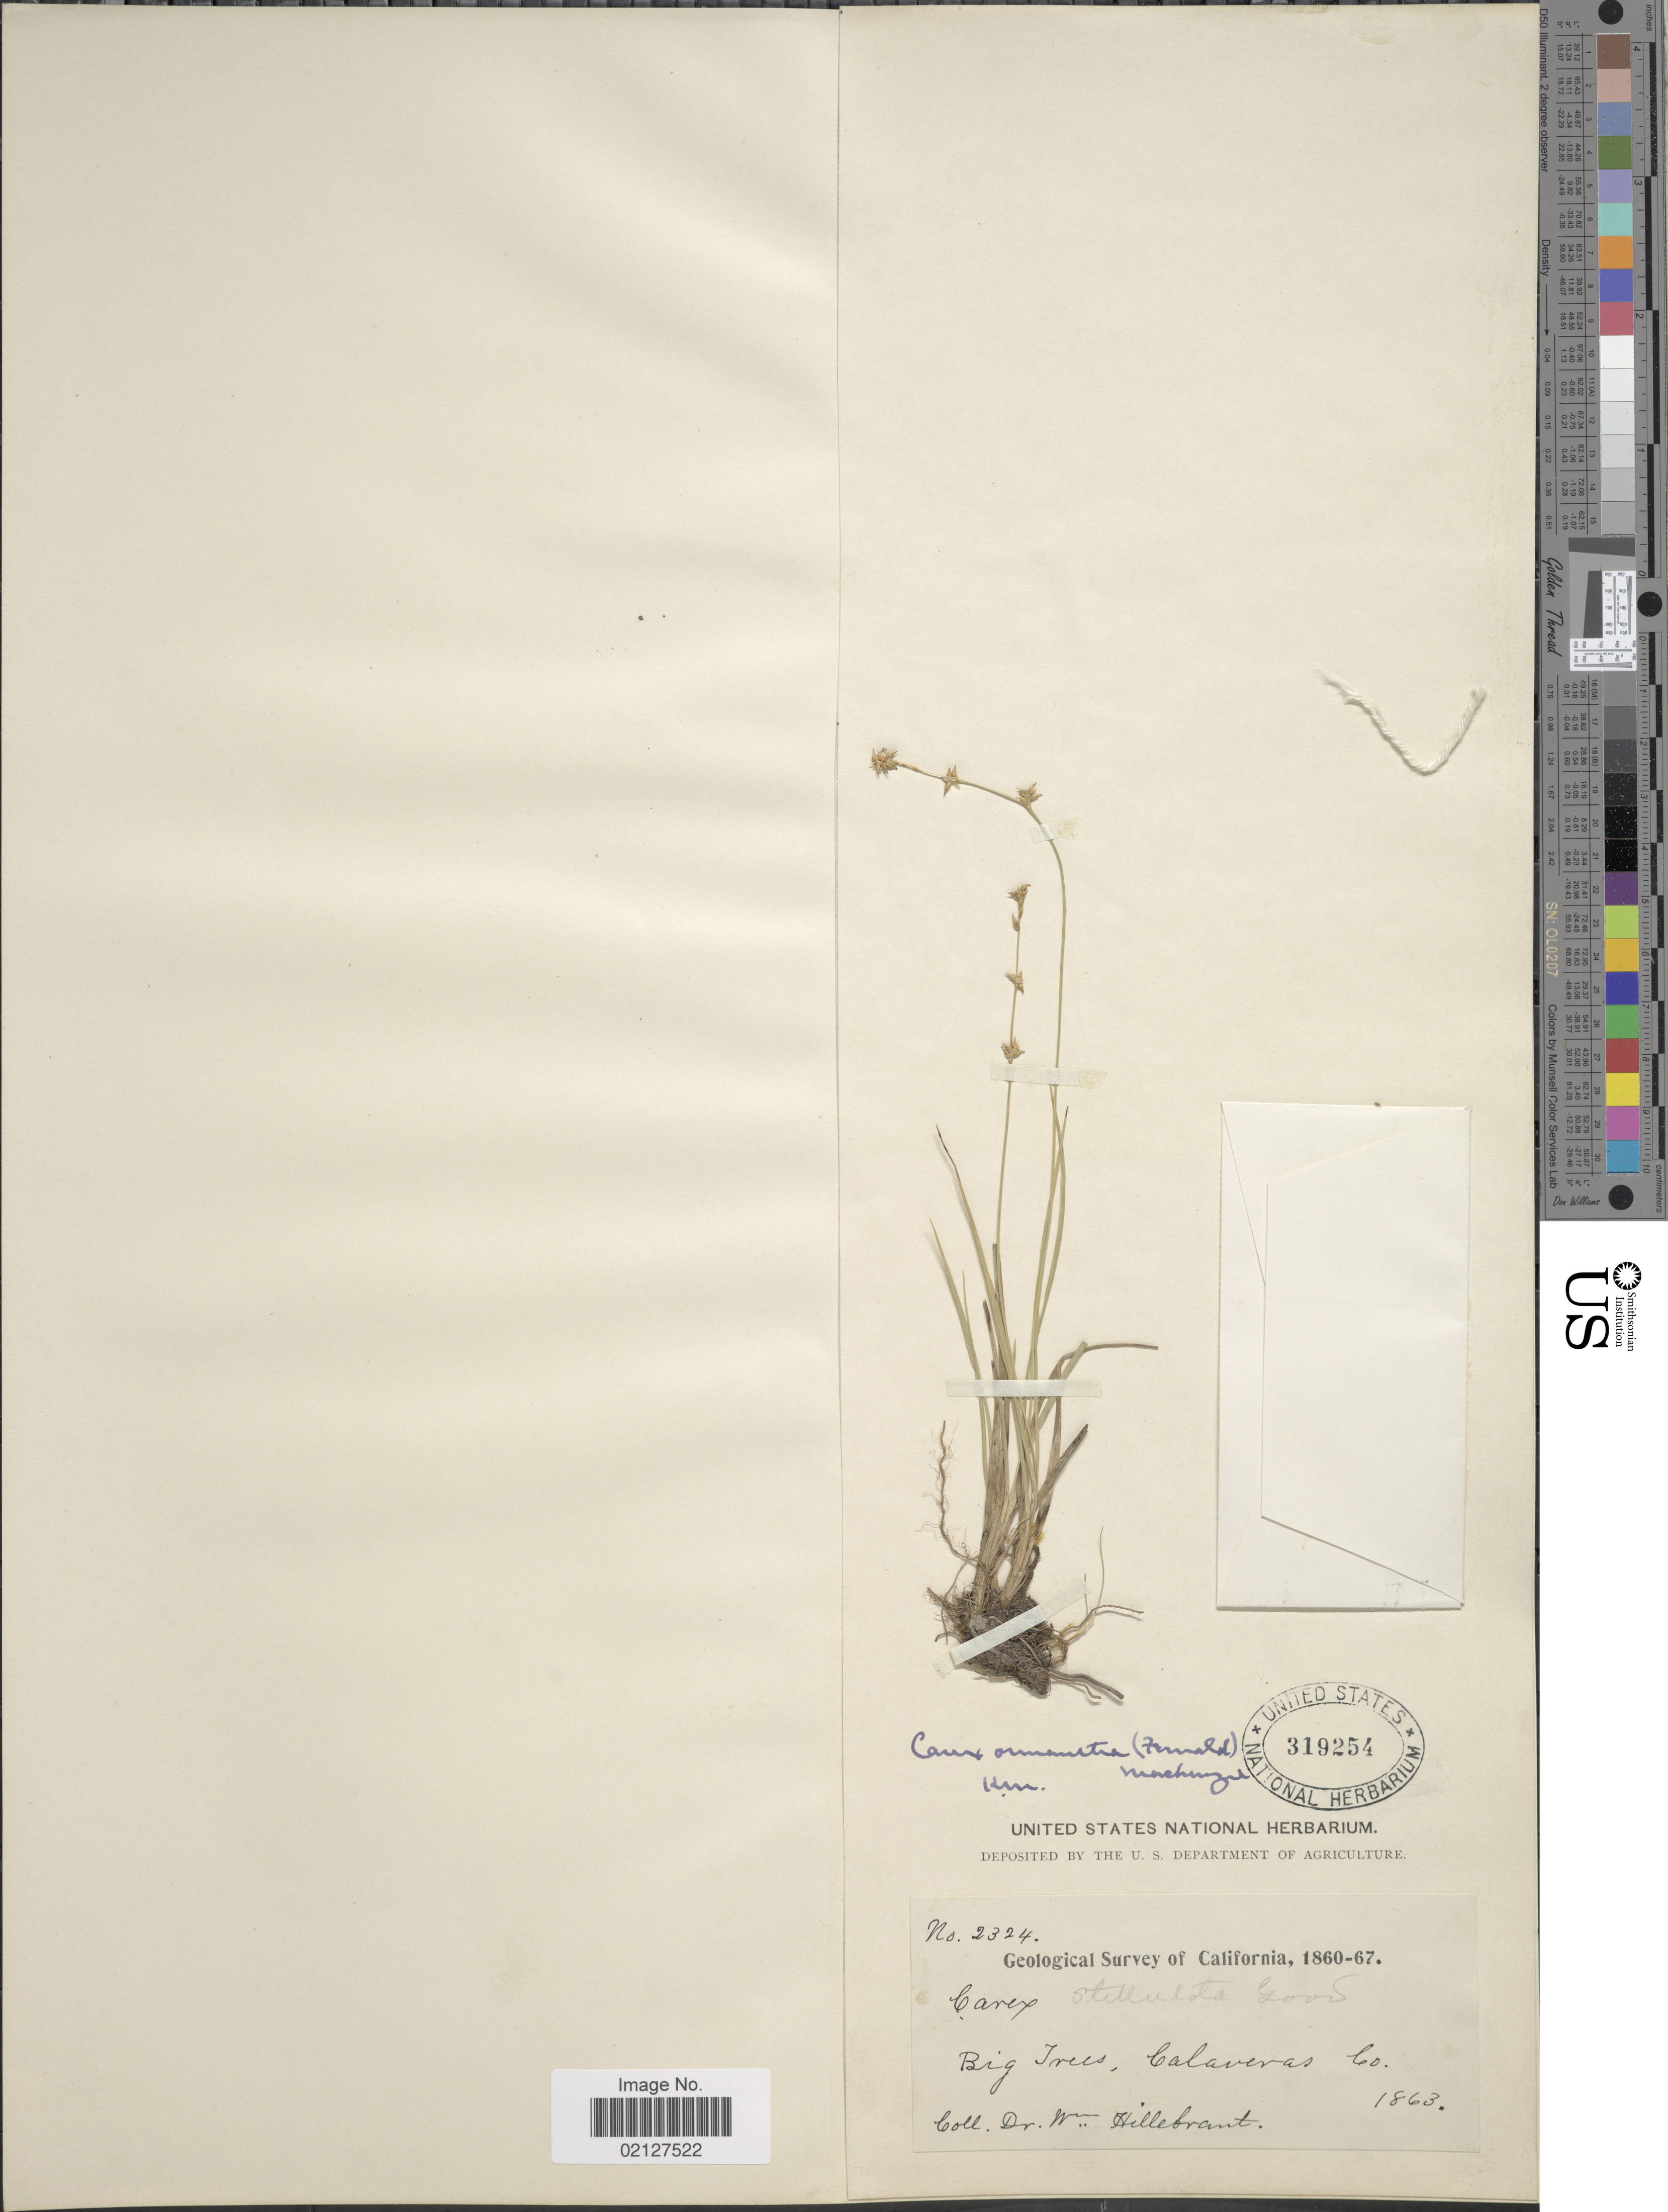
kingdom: Plantae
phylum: Tracheophyta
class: Liliopsida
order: Poales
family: Cyperaceae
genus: Carex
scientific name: Carex echinata subsp. echinata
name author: Murray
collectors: W. Hillebrand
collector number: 2324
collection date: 1863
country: United States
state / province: California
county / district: Calaveras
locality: Big Trees, Calaveras Co.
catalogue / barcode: US 319254